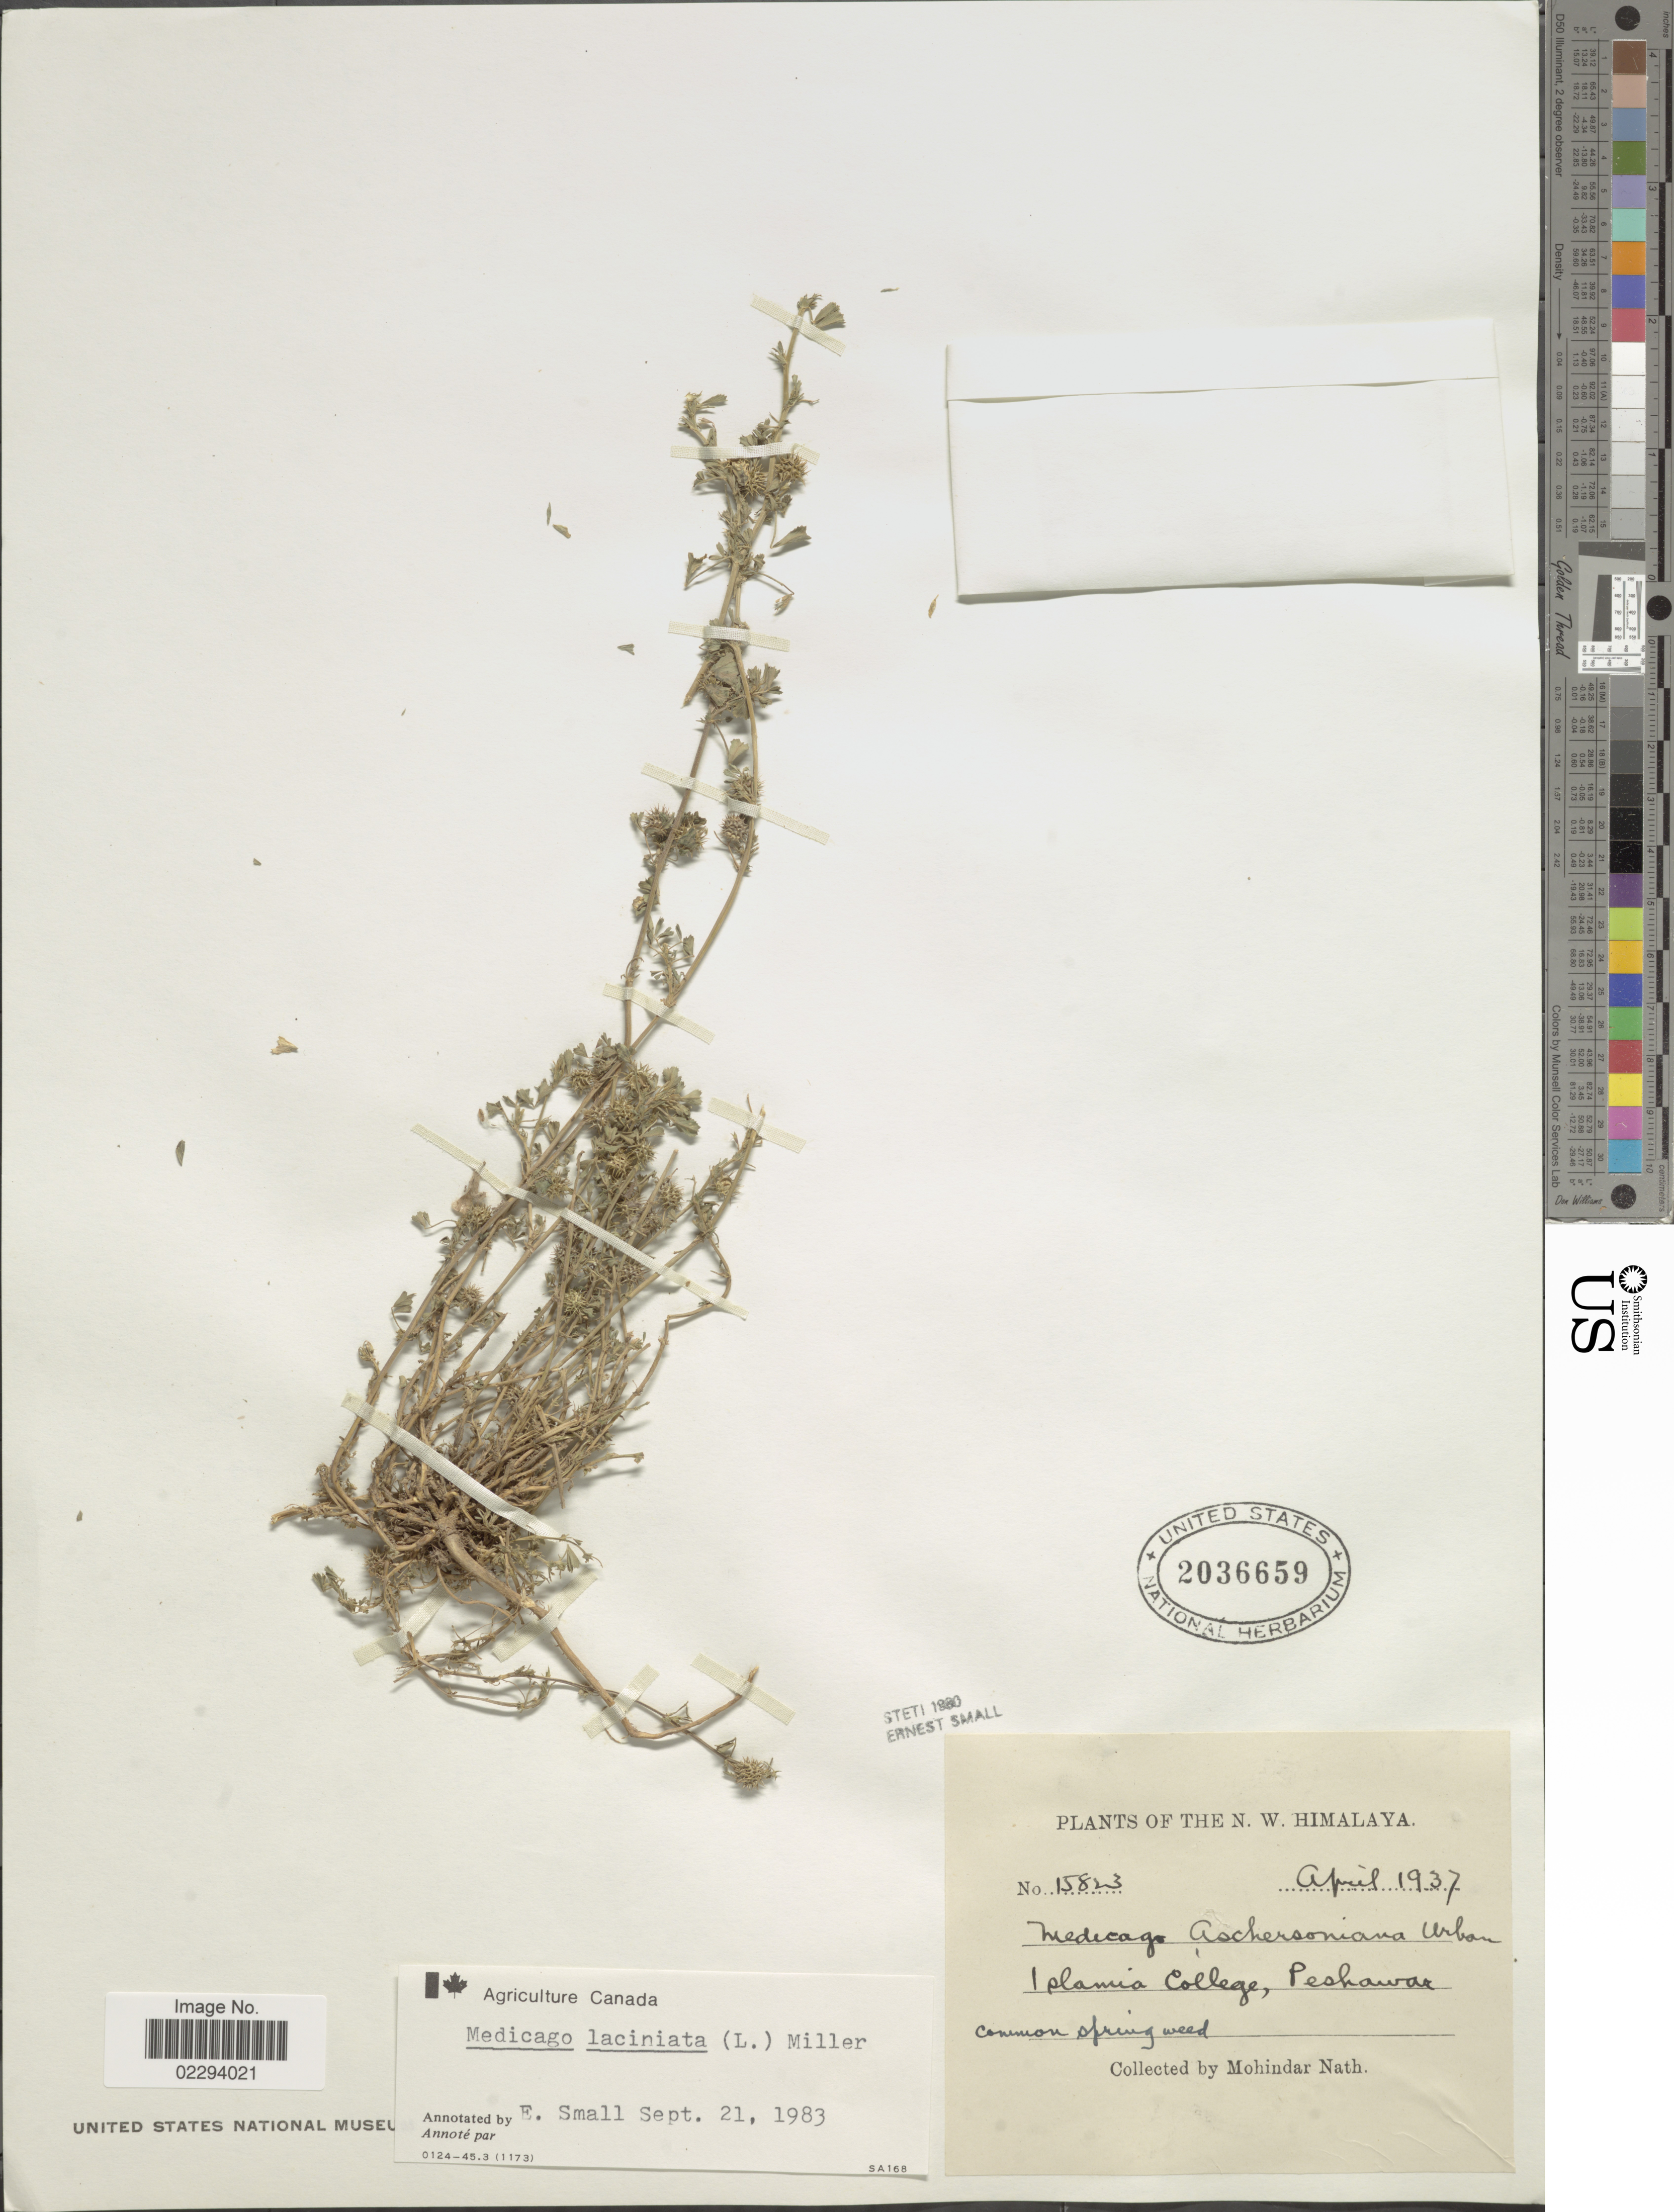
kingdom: Plantae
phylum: Tracheophyta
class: Magnoliopsida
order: Fabales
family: Fabaceae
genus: Medicago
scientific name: Medicago laciniata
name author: (L.) Mill.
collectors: M. Nath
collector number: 15823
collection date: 1937-04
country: Pakistan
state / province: Khyber Pakhtunkhwa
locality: N.W. Himalaya. Islamia College, Peshawar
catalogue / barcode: US 2036659